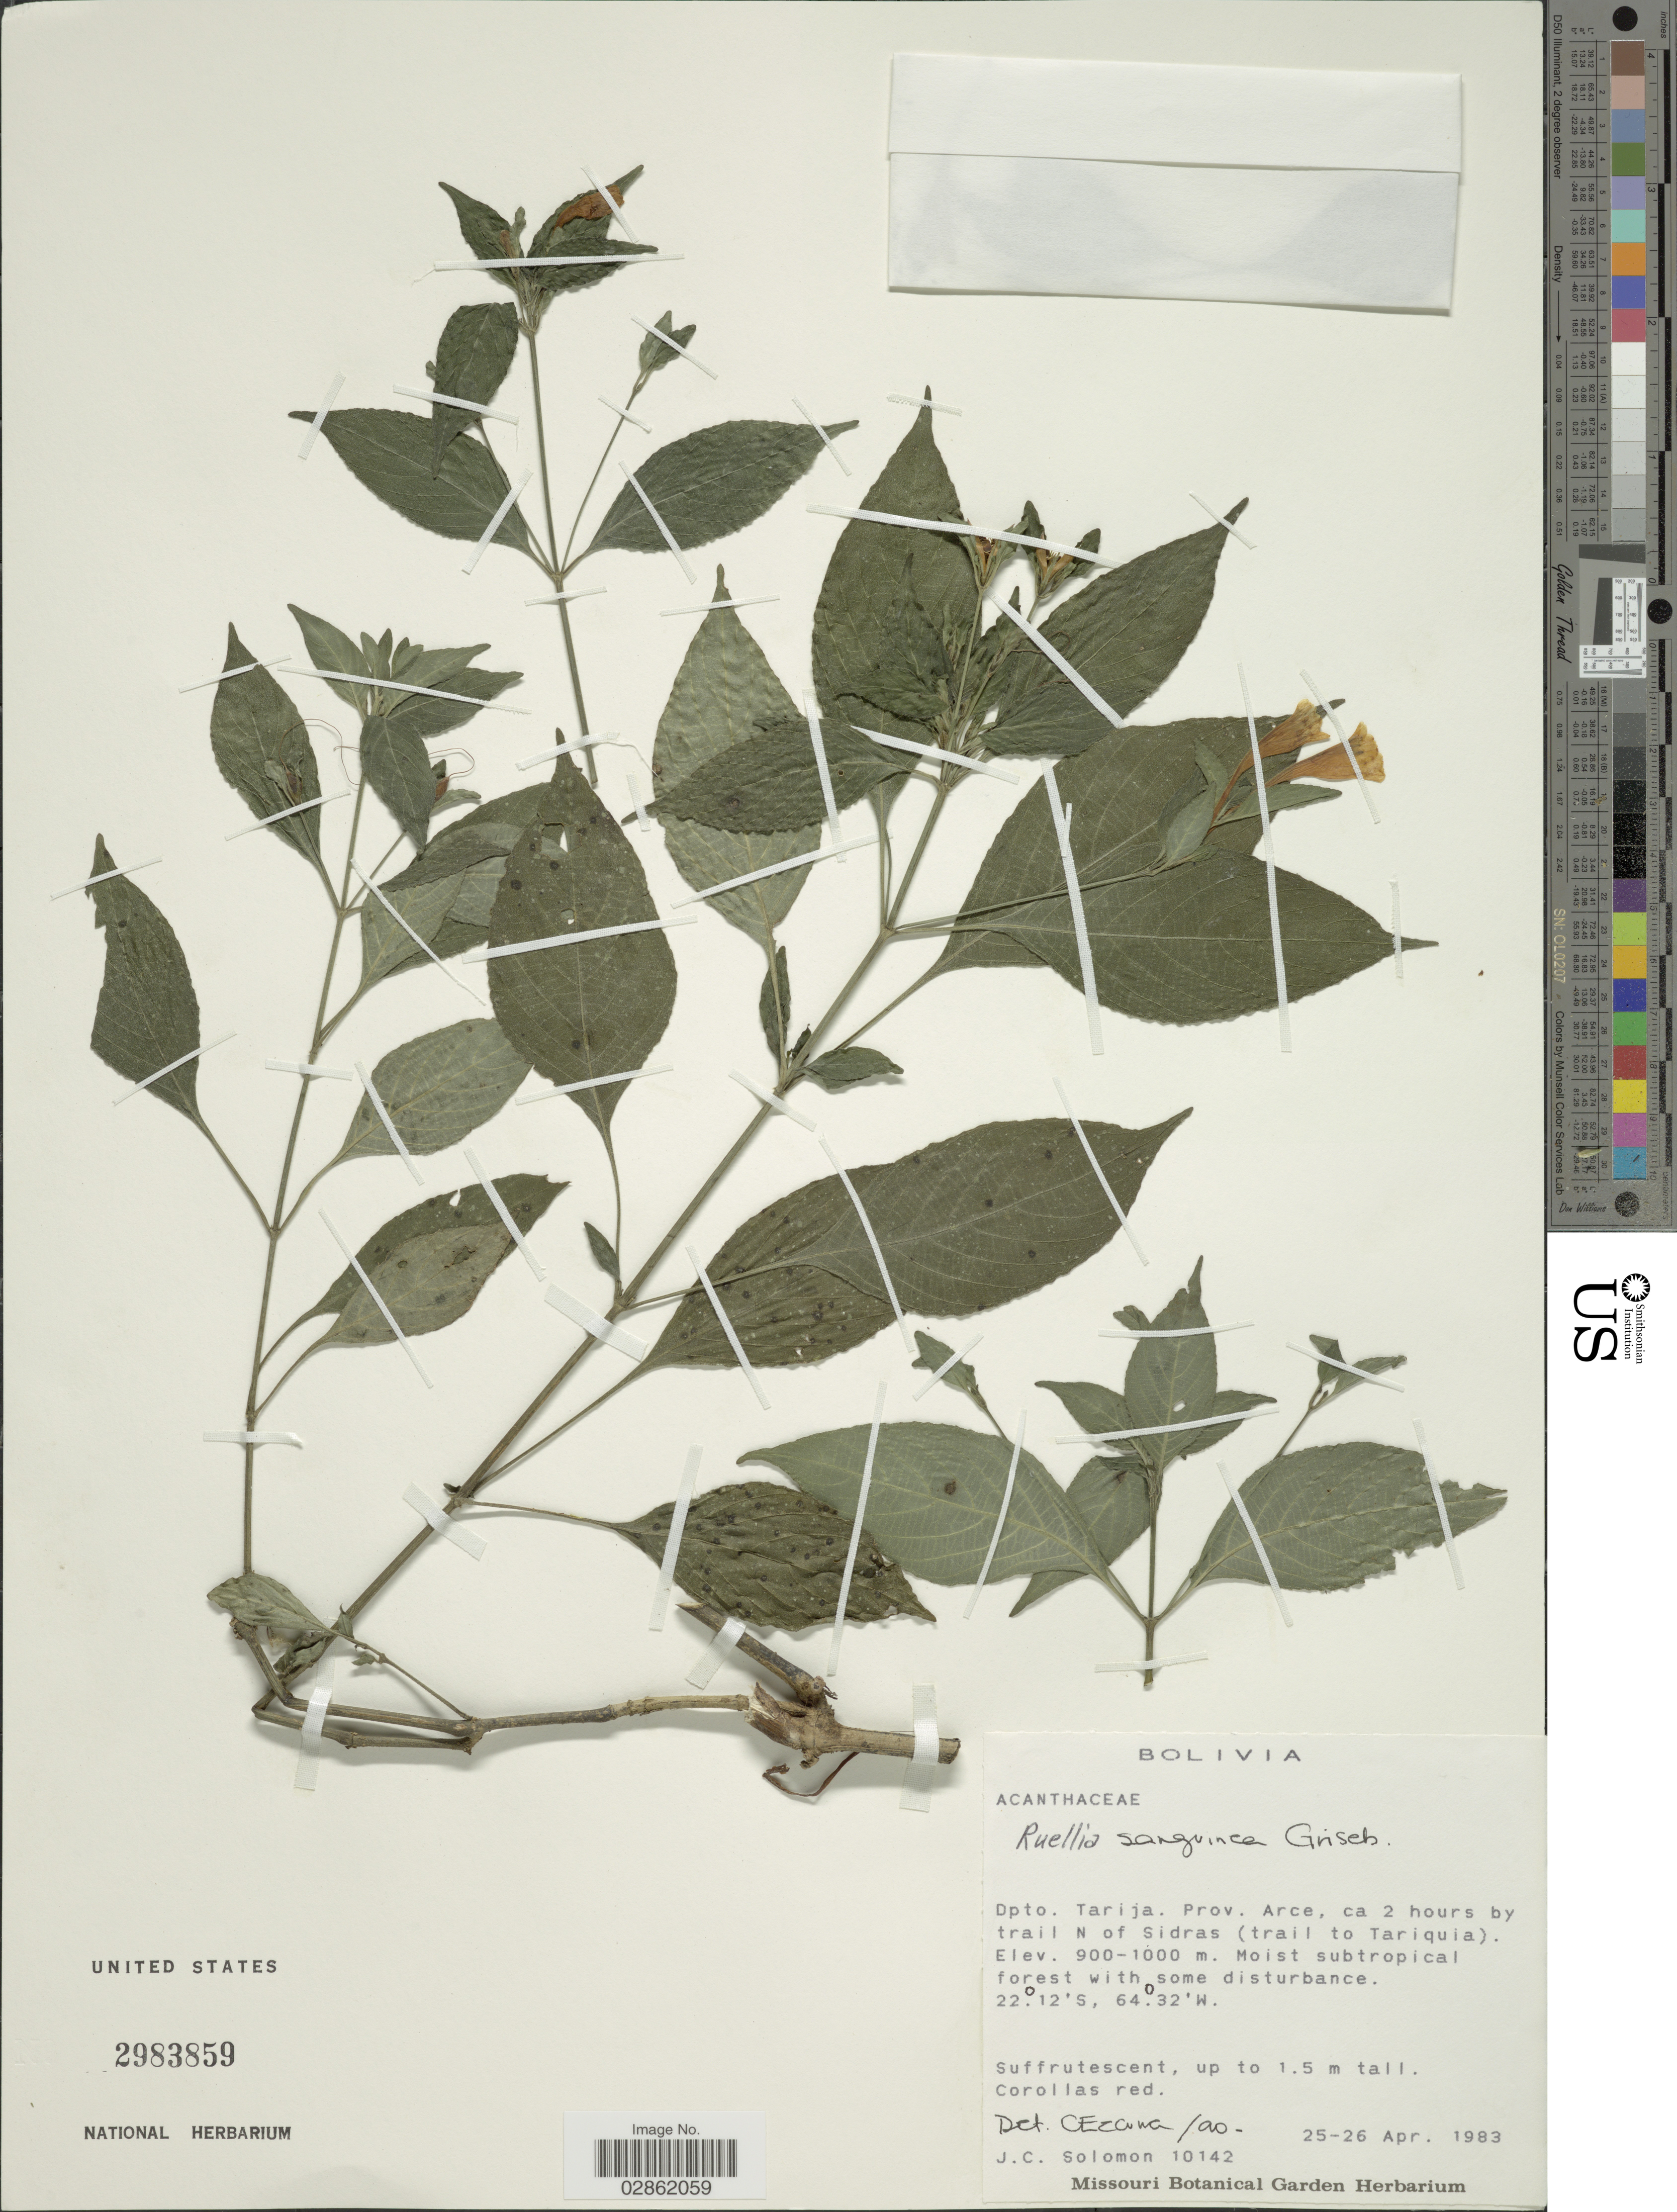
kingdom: Plantae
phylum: Tracheophyta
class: Magnoliopsida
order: Lamiales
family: Acanthaceae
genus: Ruellia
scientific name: Ruellia sanguinea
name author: Griseb.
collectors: J. C. Solomon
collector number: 10142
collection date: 1983-04-25/1983-04-26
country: Bolivia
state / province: Tarija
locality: Dpto. Tarija, Prov. Arce, ca 2 hours by trail N of Sidras (trail to Tariquia).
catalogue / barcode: US 2983859